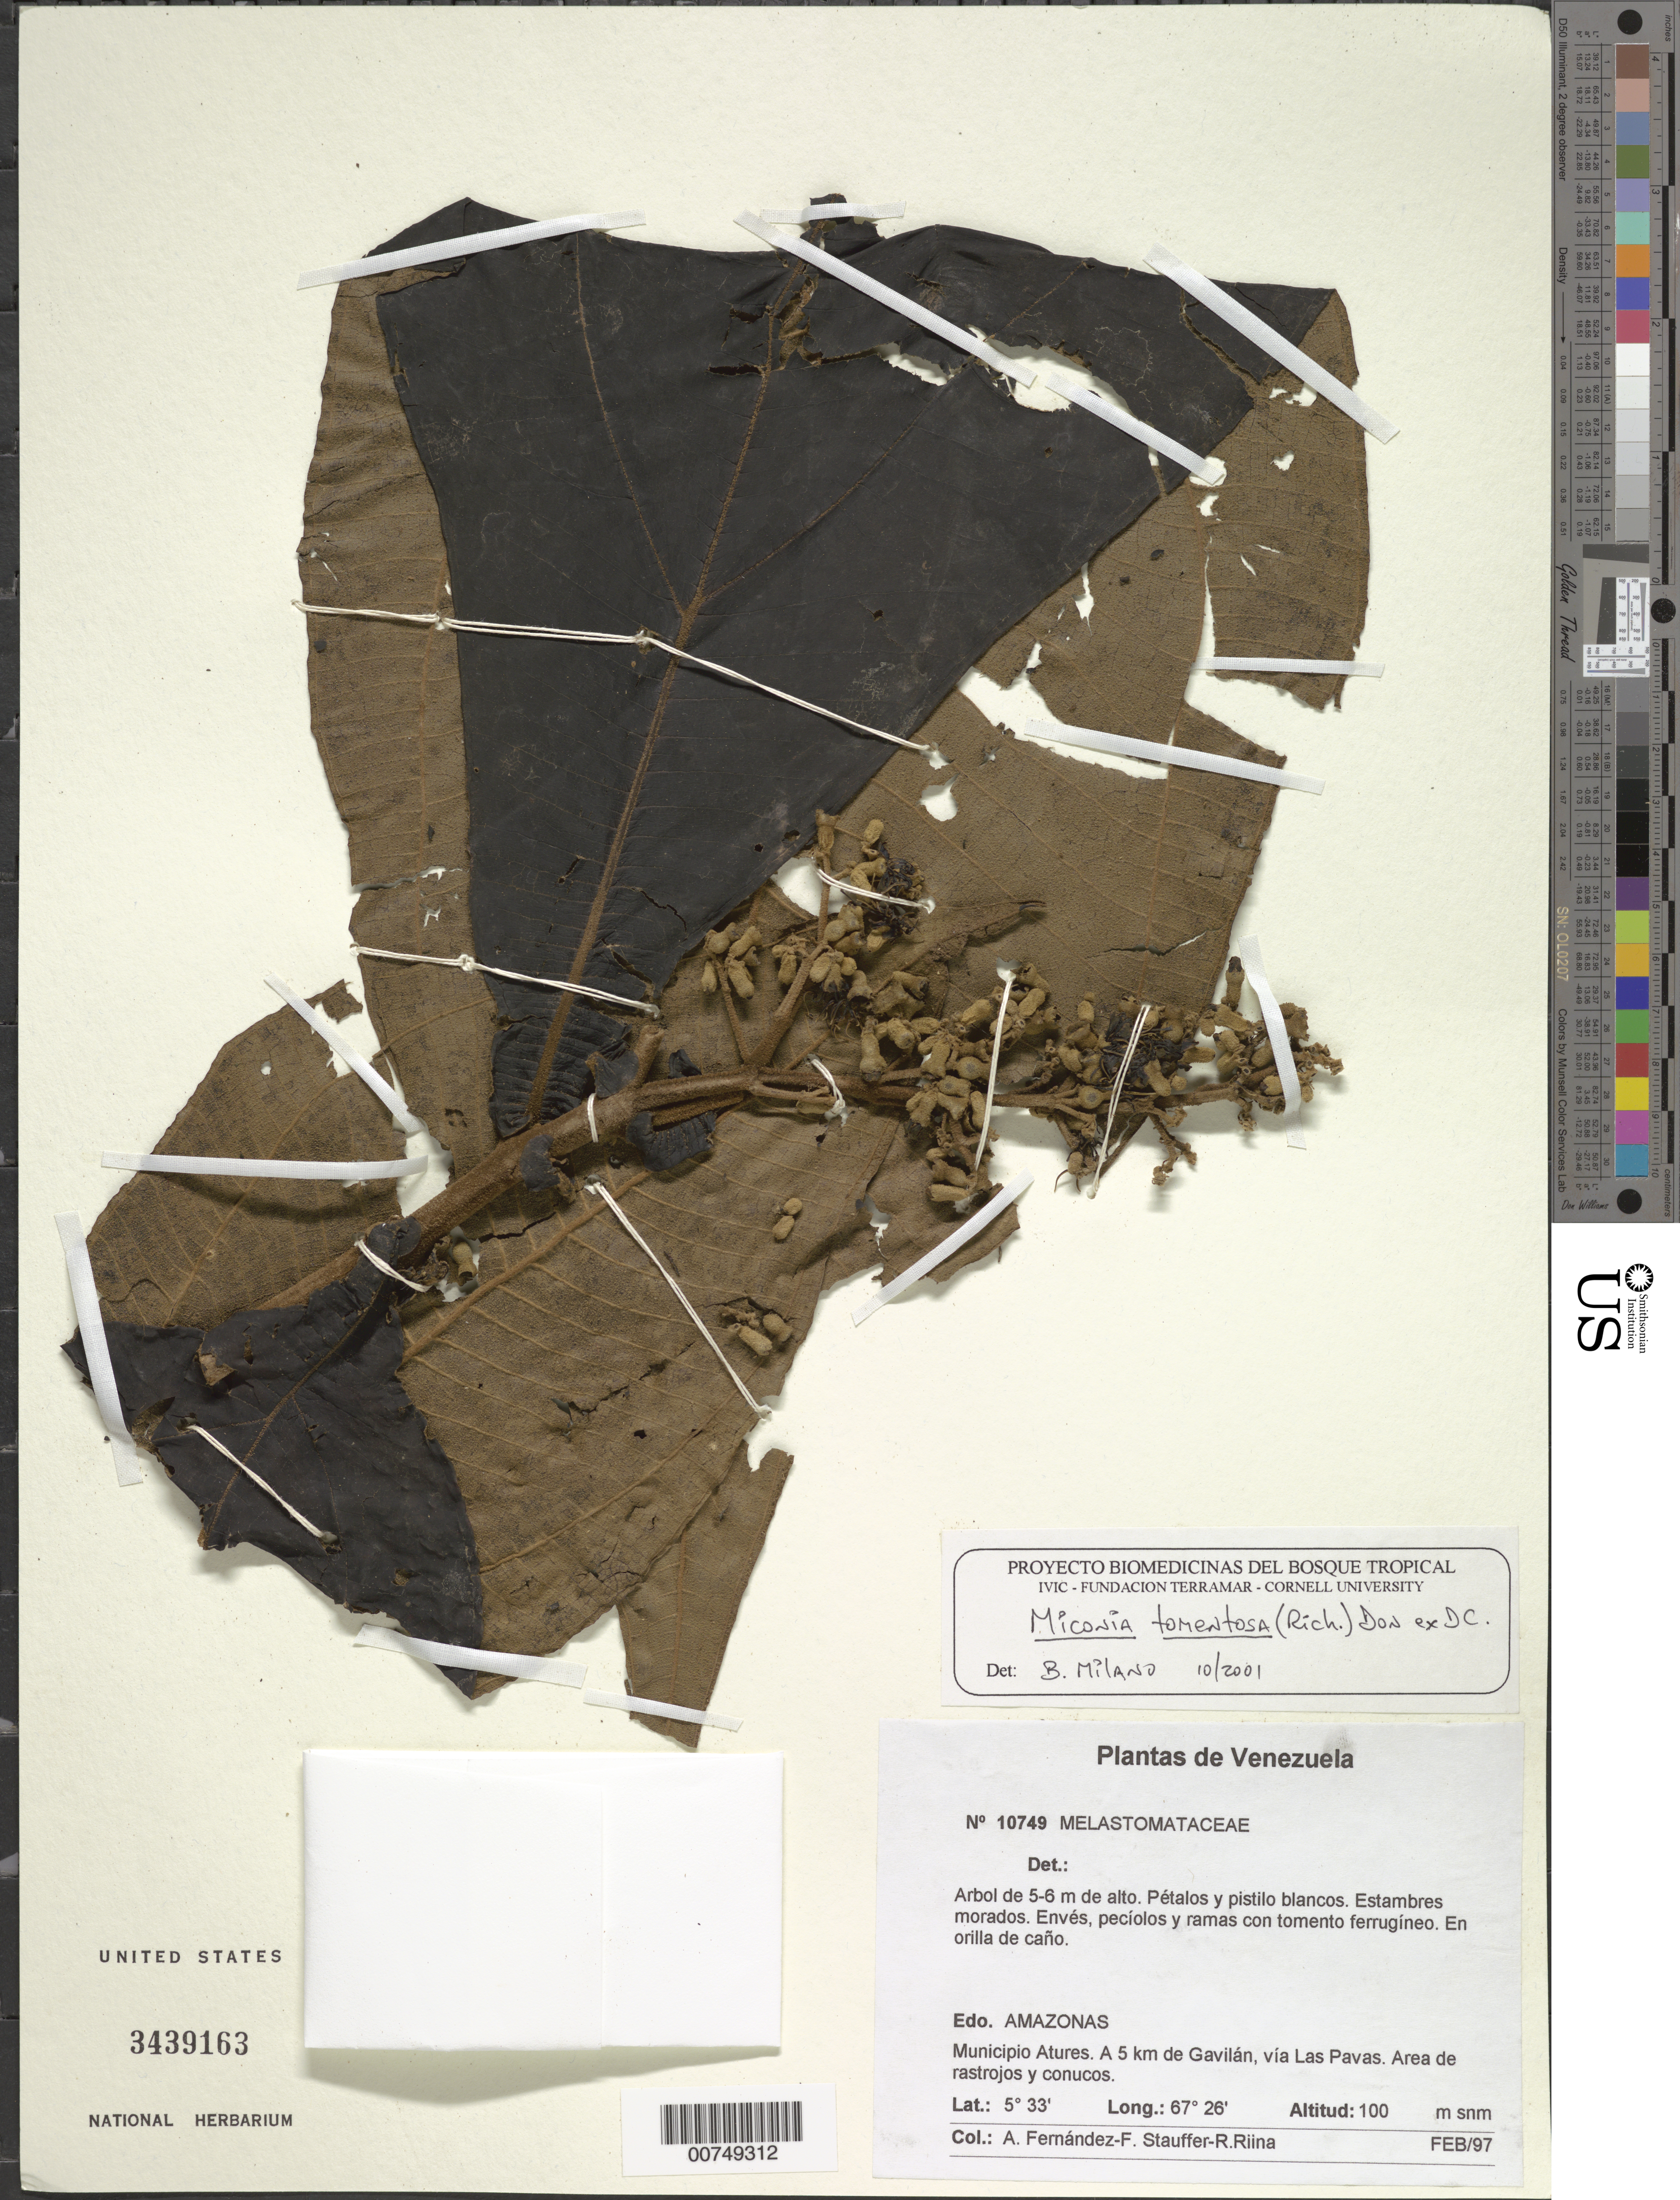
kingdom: Plantae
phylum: Tracheophyta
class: Magnoliopsida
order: Myrtales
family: Melastomataceae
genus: Miconia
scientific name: Miconia tomentosa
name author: (Rich.) D. Don ex DC.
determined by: Milano, B.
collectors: A. Fernández, F. W. Stauffer & R. Riina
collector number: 10749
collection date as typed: Feb-97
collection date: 1997-02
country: Venezuela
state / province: Amazonas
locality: Mun. Atures, 5 km de Gavilan, via Las Pavas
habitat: Area de rastrojos y conucos; orilla de cano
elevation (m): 100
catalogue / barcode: US 3439163